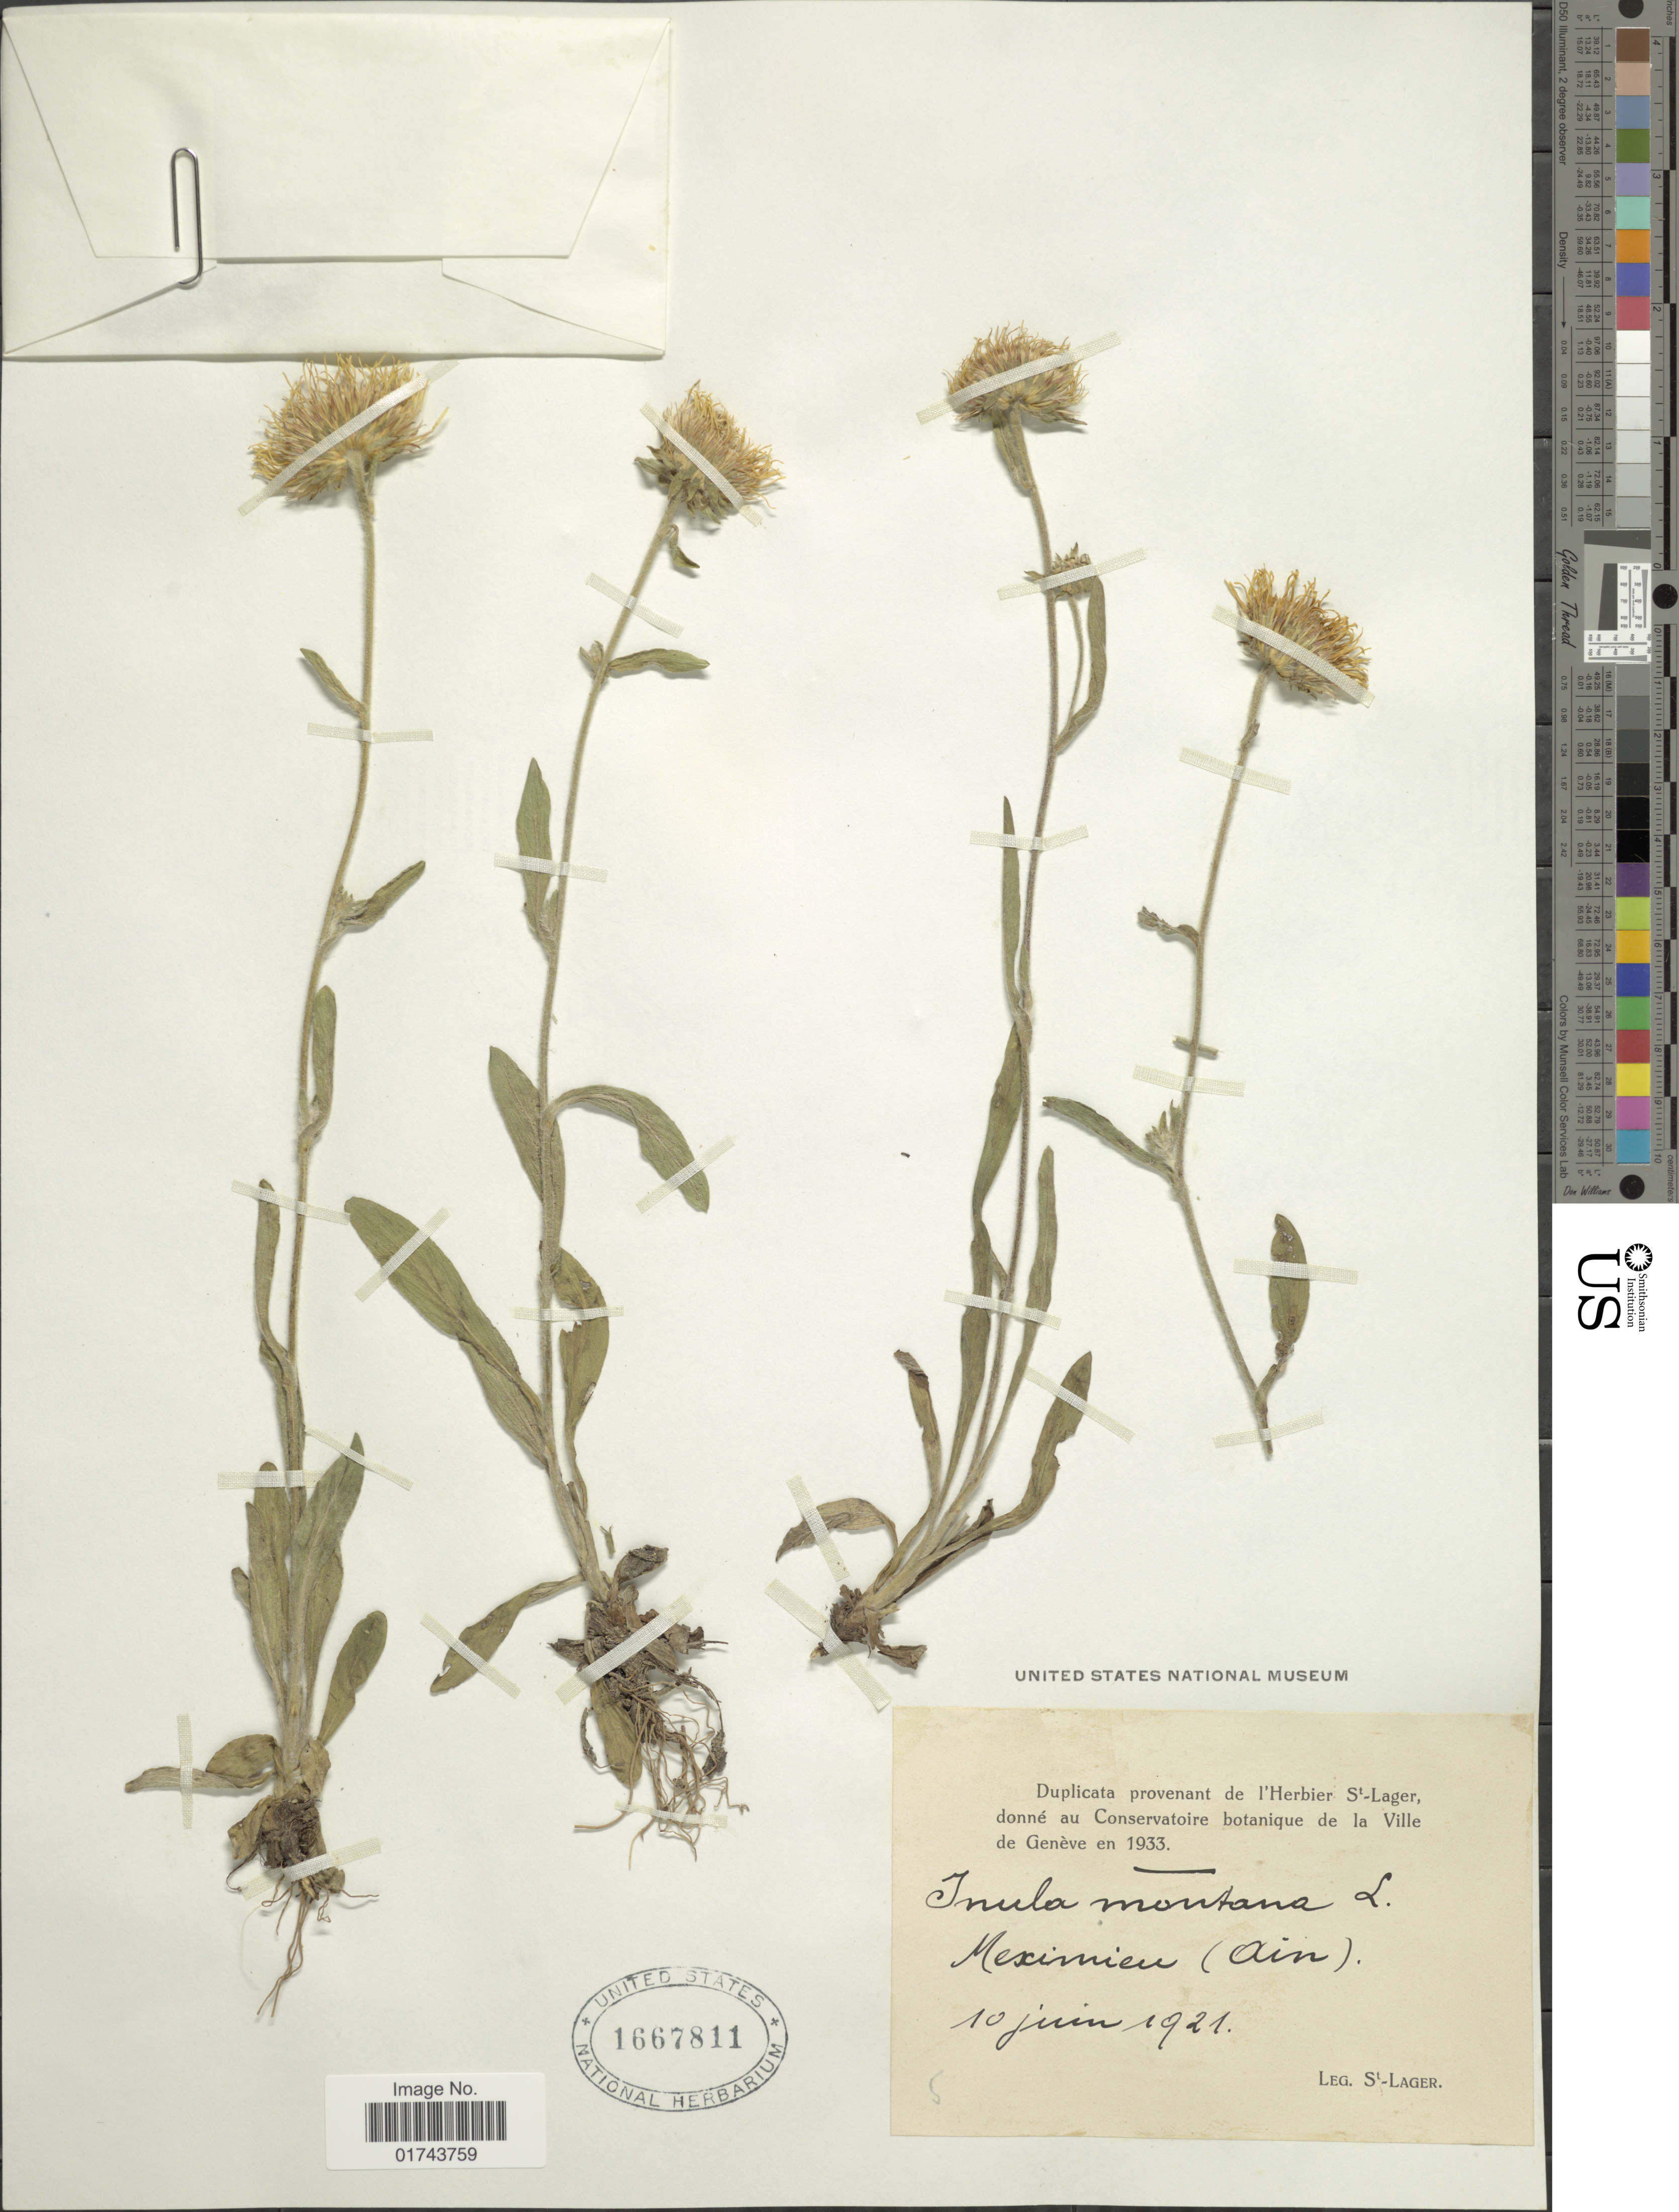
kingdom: Plantae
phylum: Tracheophyta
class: Magnoliopsida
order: Asterales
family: Asteraceae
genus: Inula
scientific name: Inula montana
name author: L.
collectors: S. Lager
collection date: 1921-06-10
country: France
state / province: Auvergne-Rhône-Alpes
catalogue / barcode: US 1667811